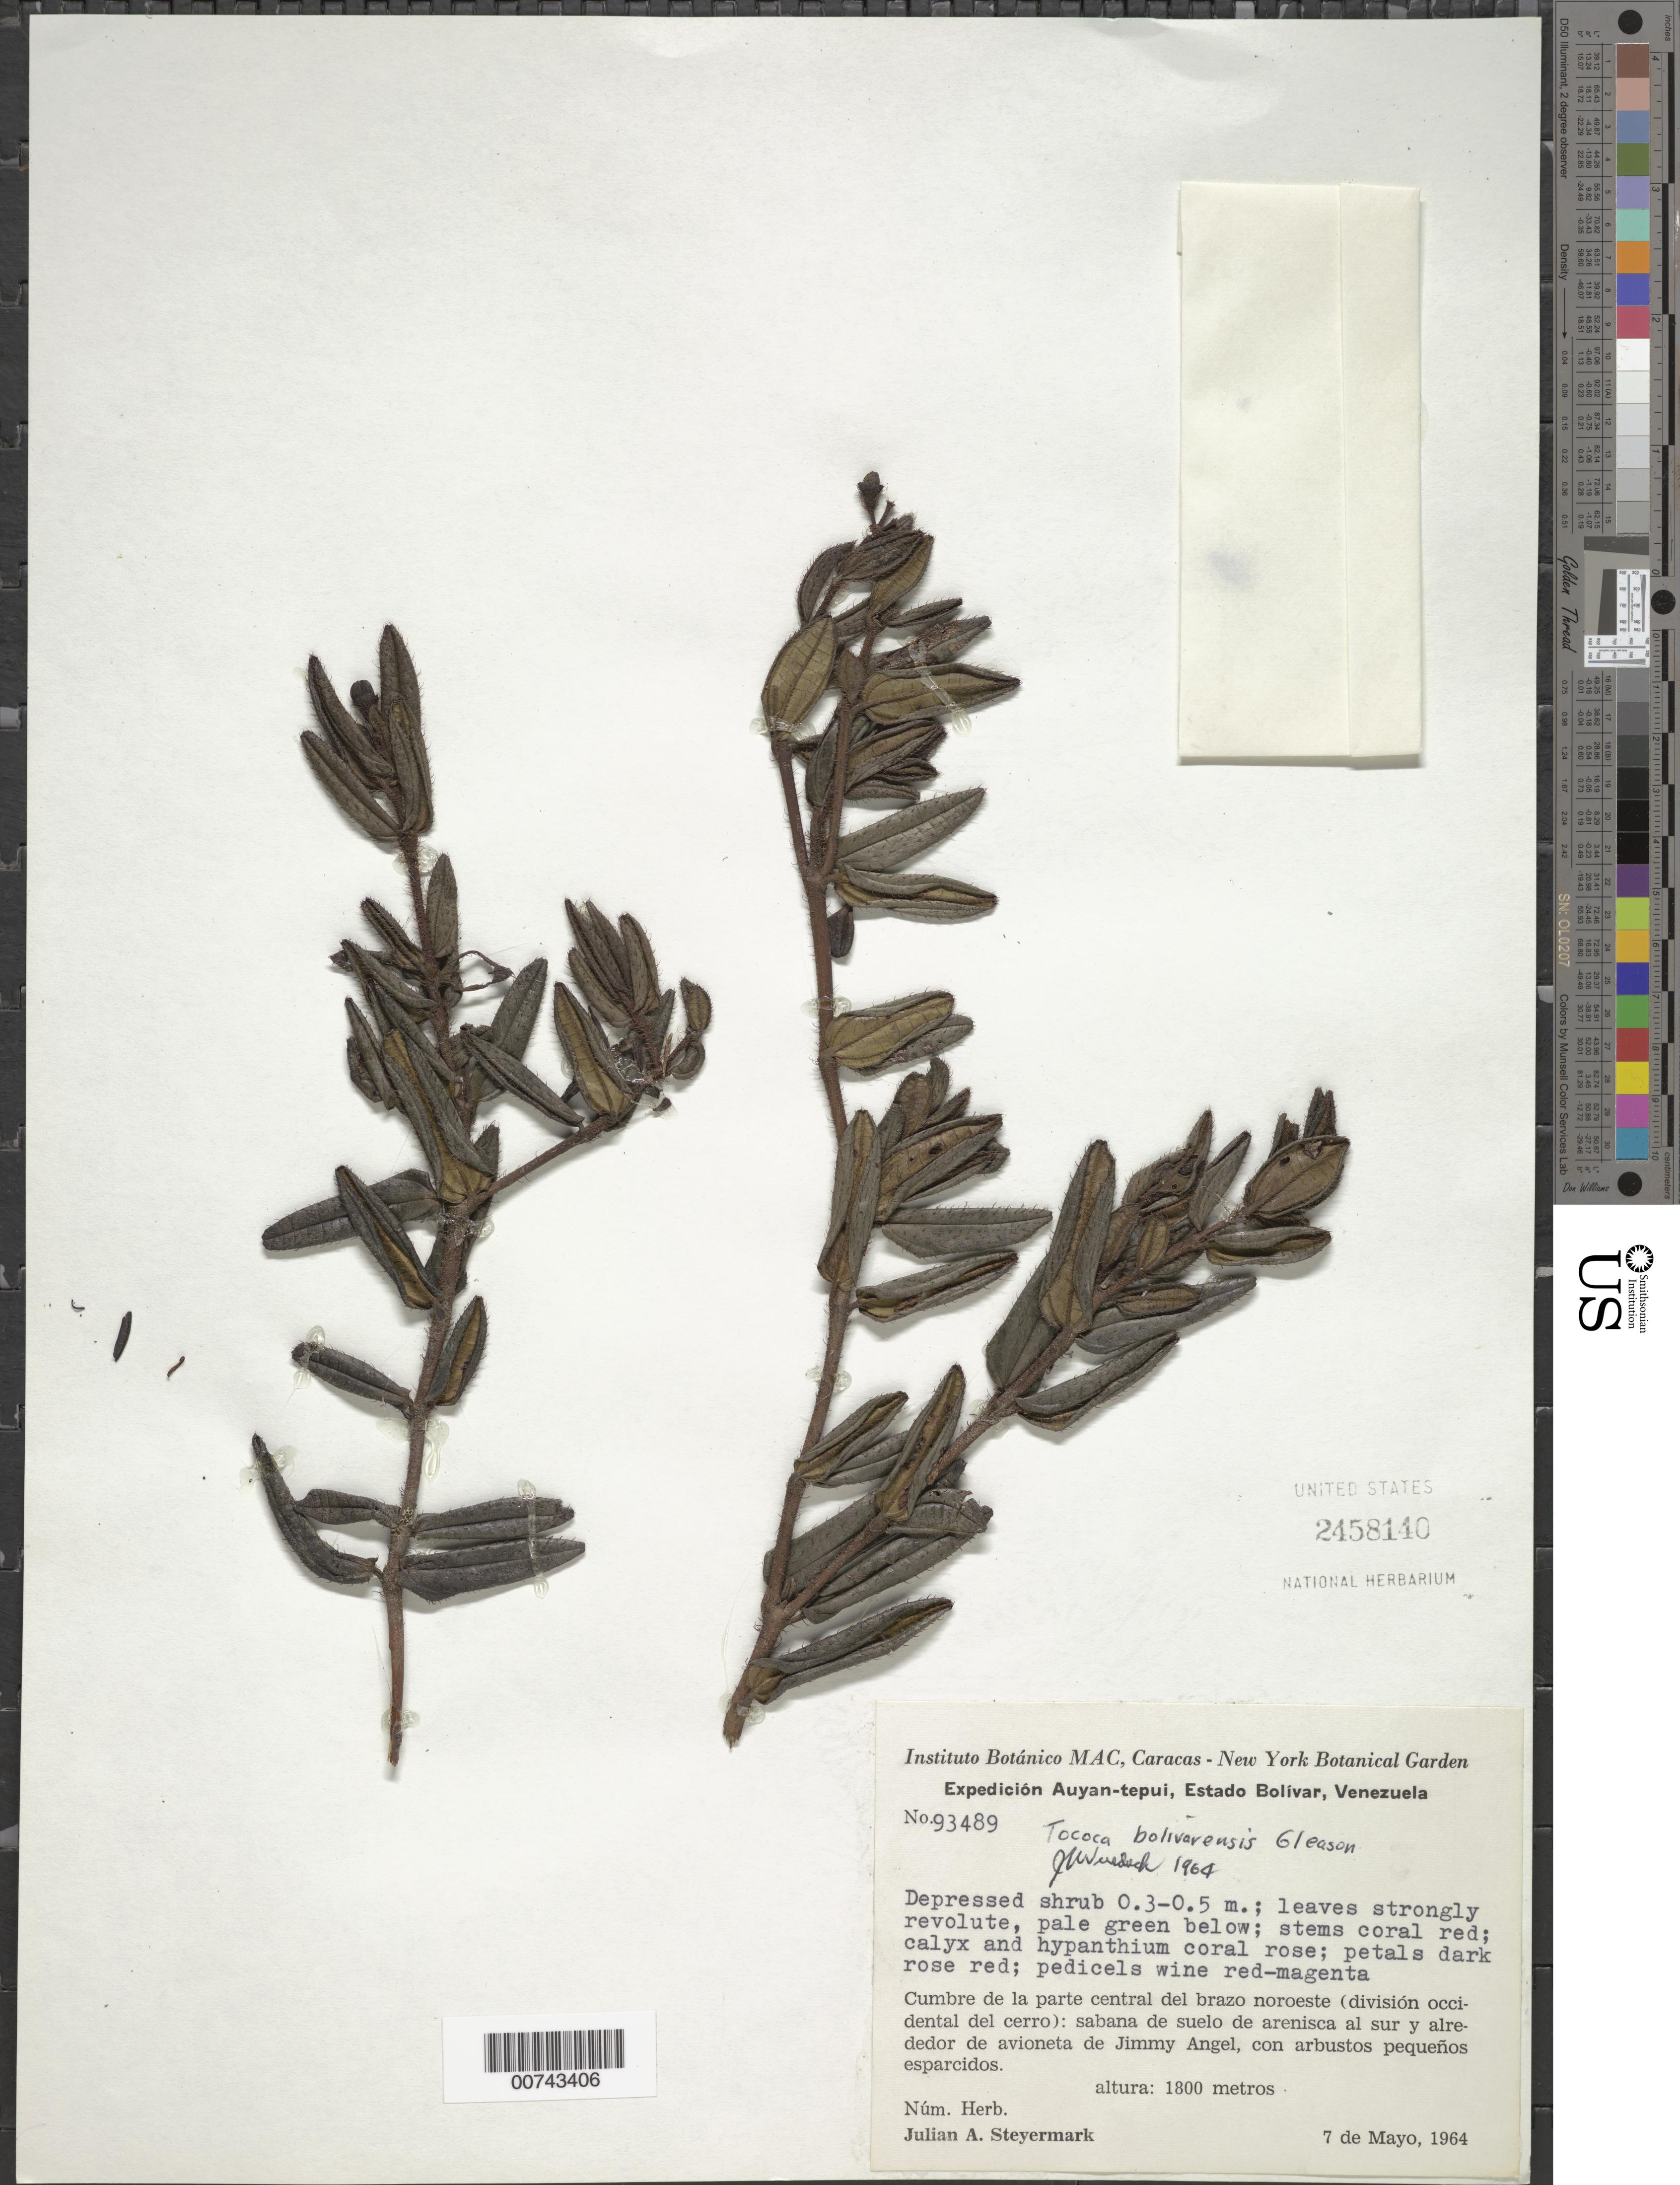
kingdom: Plantae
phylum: Tracheophyta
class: Magnoliopsida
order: Myrtales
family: Melastomataceae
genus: Tococa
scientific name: Tococa bolivarensis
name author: Gleason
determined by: Wurdack, John J., (US), US (UNITED STATES)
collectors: J. Steyermark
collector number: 93489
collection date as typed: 7-May-64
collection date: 1964-05-07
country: Venezuela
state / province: Bolívar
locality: Auyan-tepuí, cumbre de la parte central del brazo noroeste (div. occidental del cerro)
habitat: Sabana de suelo de arenisca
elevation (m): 1800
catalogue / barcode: US 2458140